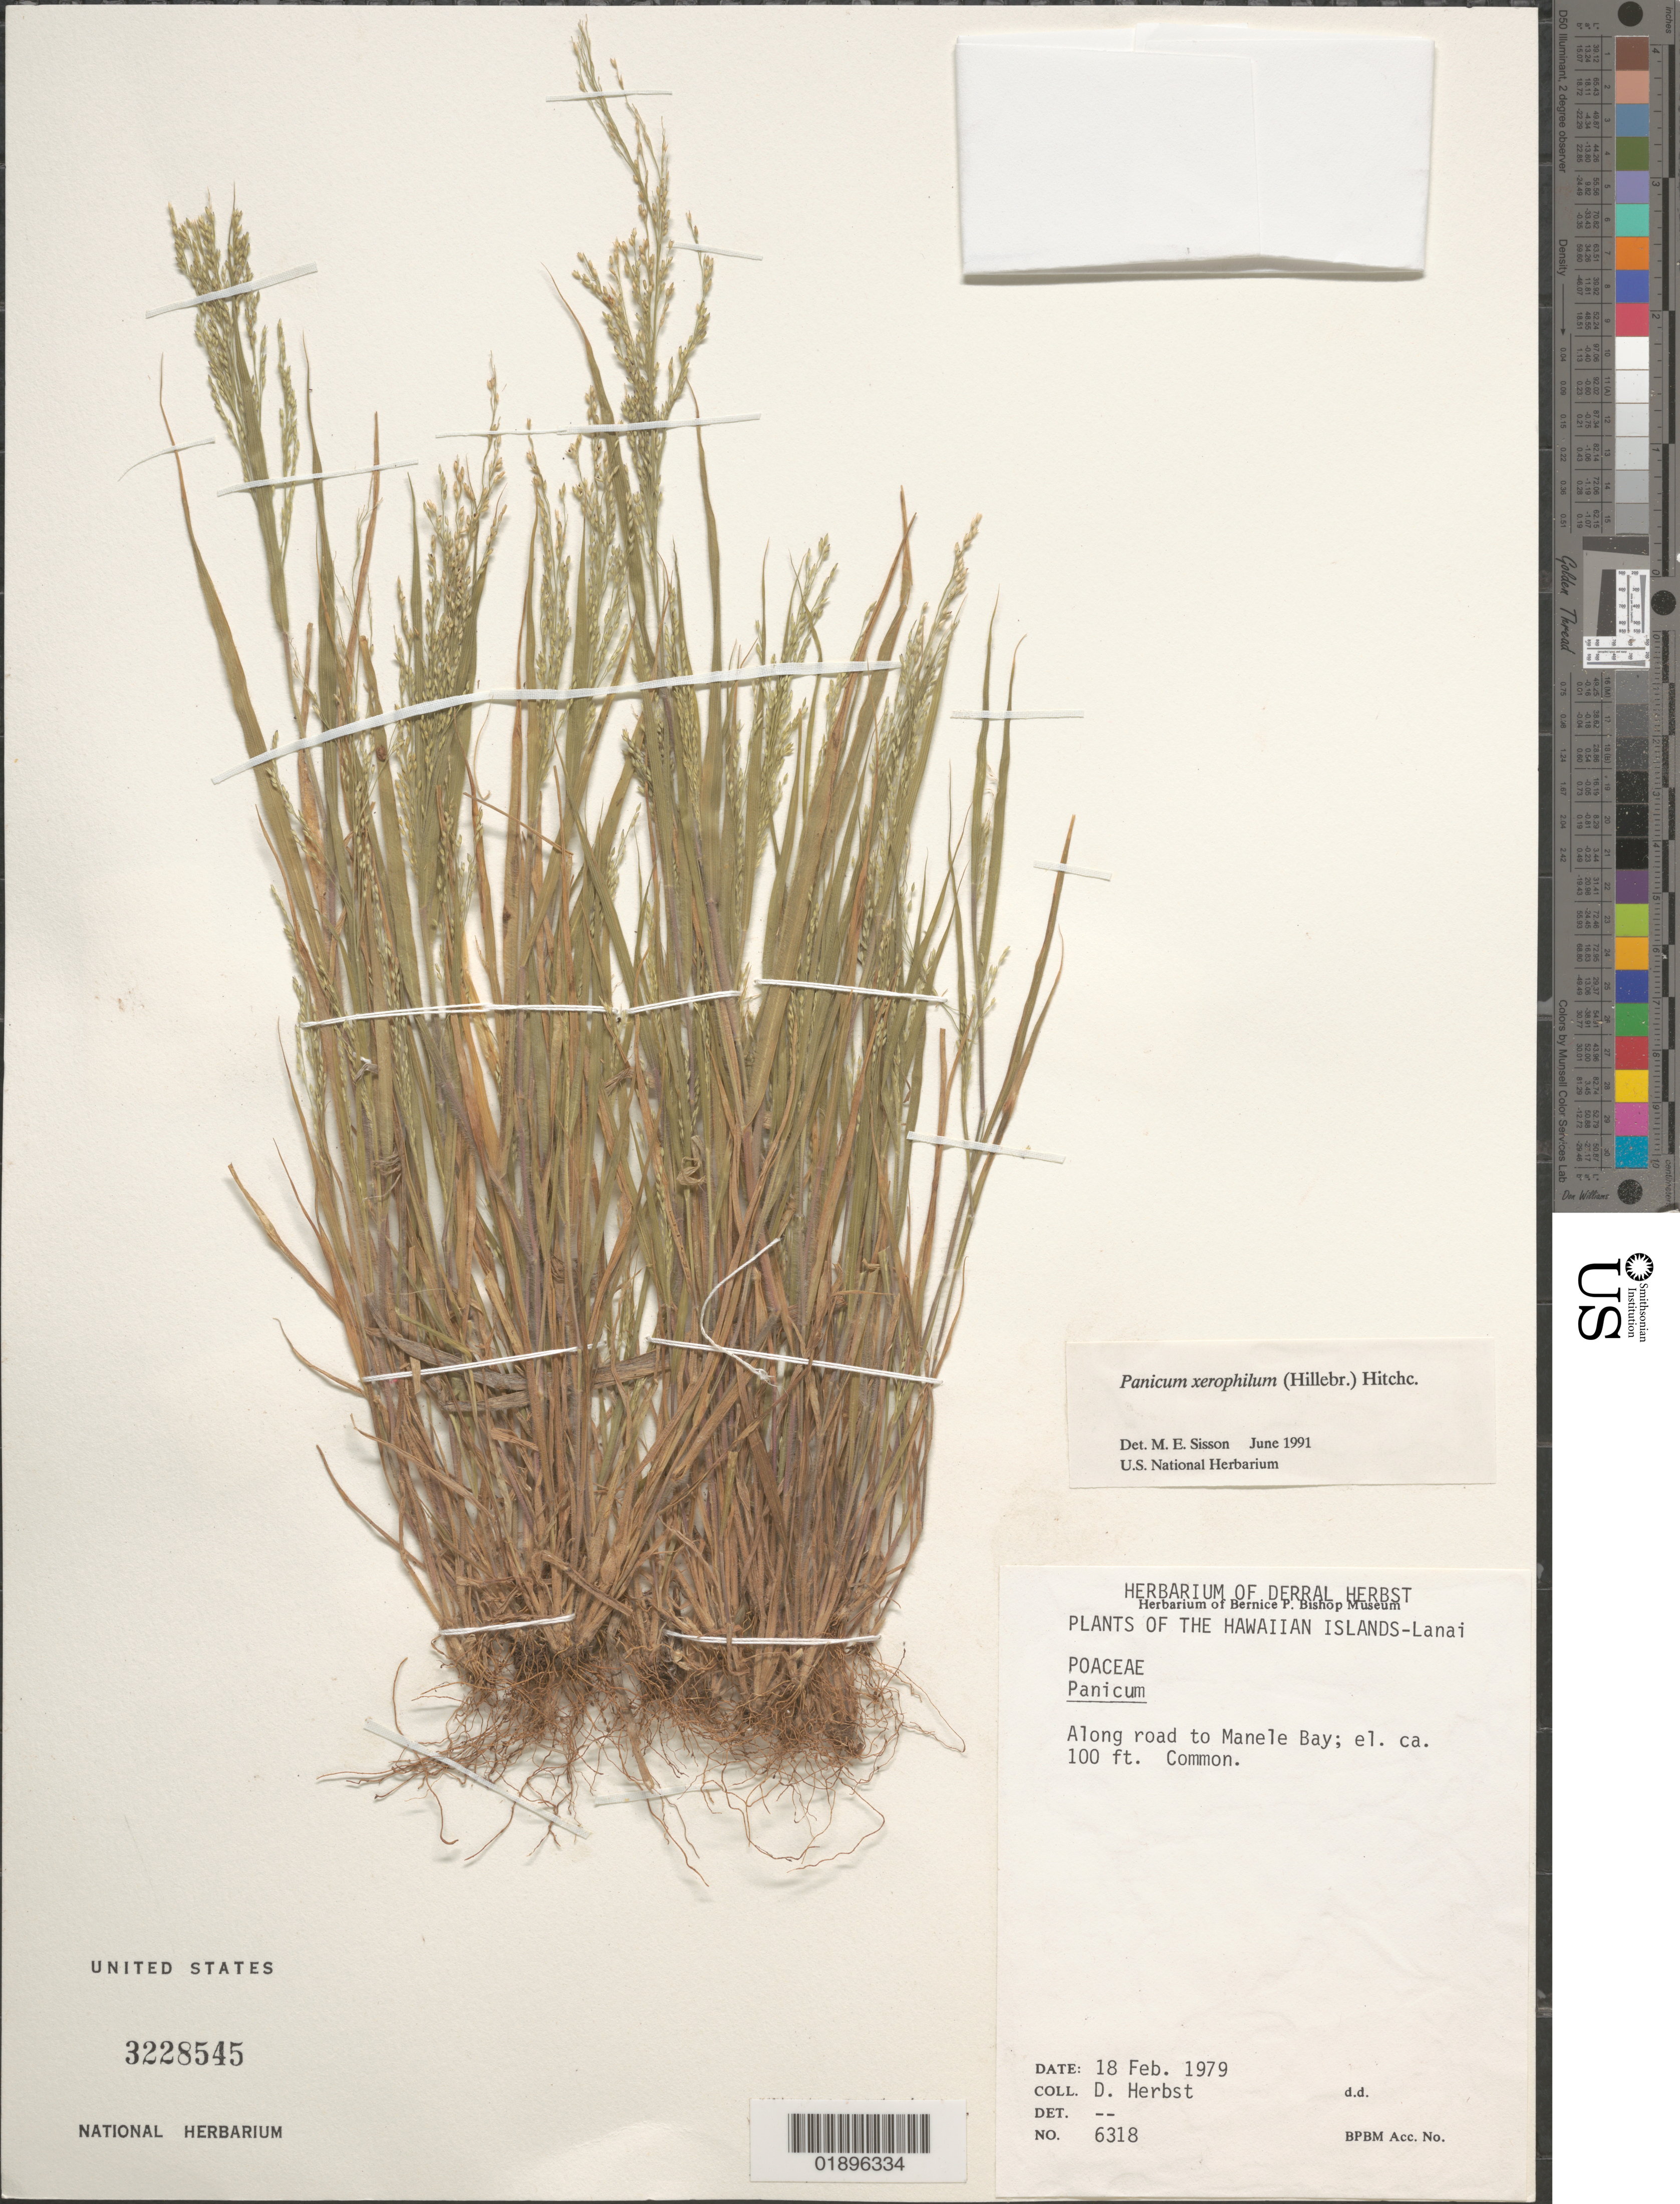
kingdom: Plantae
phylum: Tracheophyta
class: Liliopsida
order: Poales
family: Poaceae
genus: Panicum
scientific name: Panicum xerophilum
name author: (Hillebr.) Hitchc.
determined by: Sisson, M. E.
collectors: D. R. Herbst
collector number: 6318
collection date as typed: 18 Feb 1979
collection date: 1979-02-18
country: United States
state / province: Hawaii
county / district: Maui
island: Lana'i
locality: Along road to Manele Bay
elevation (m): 30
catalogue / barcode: US 3228545